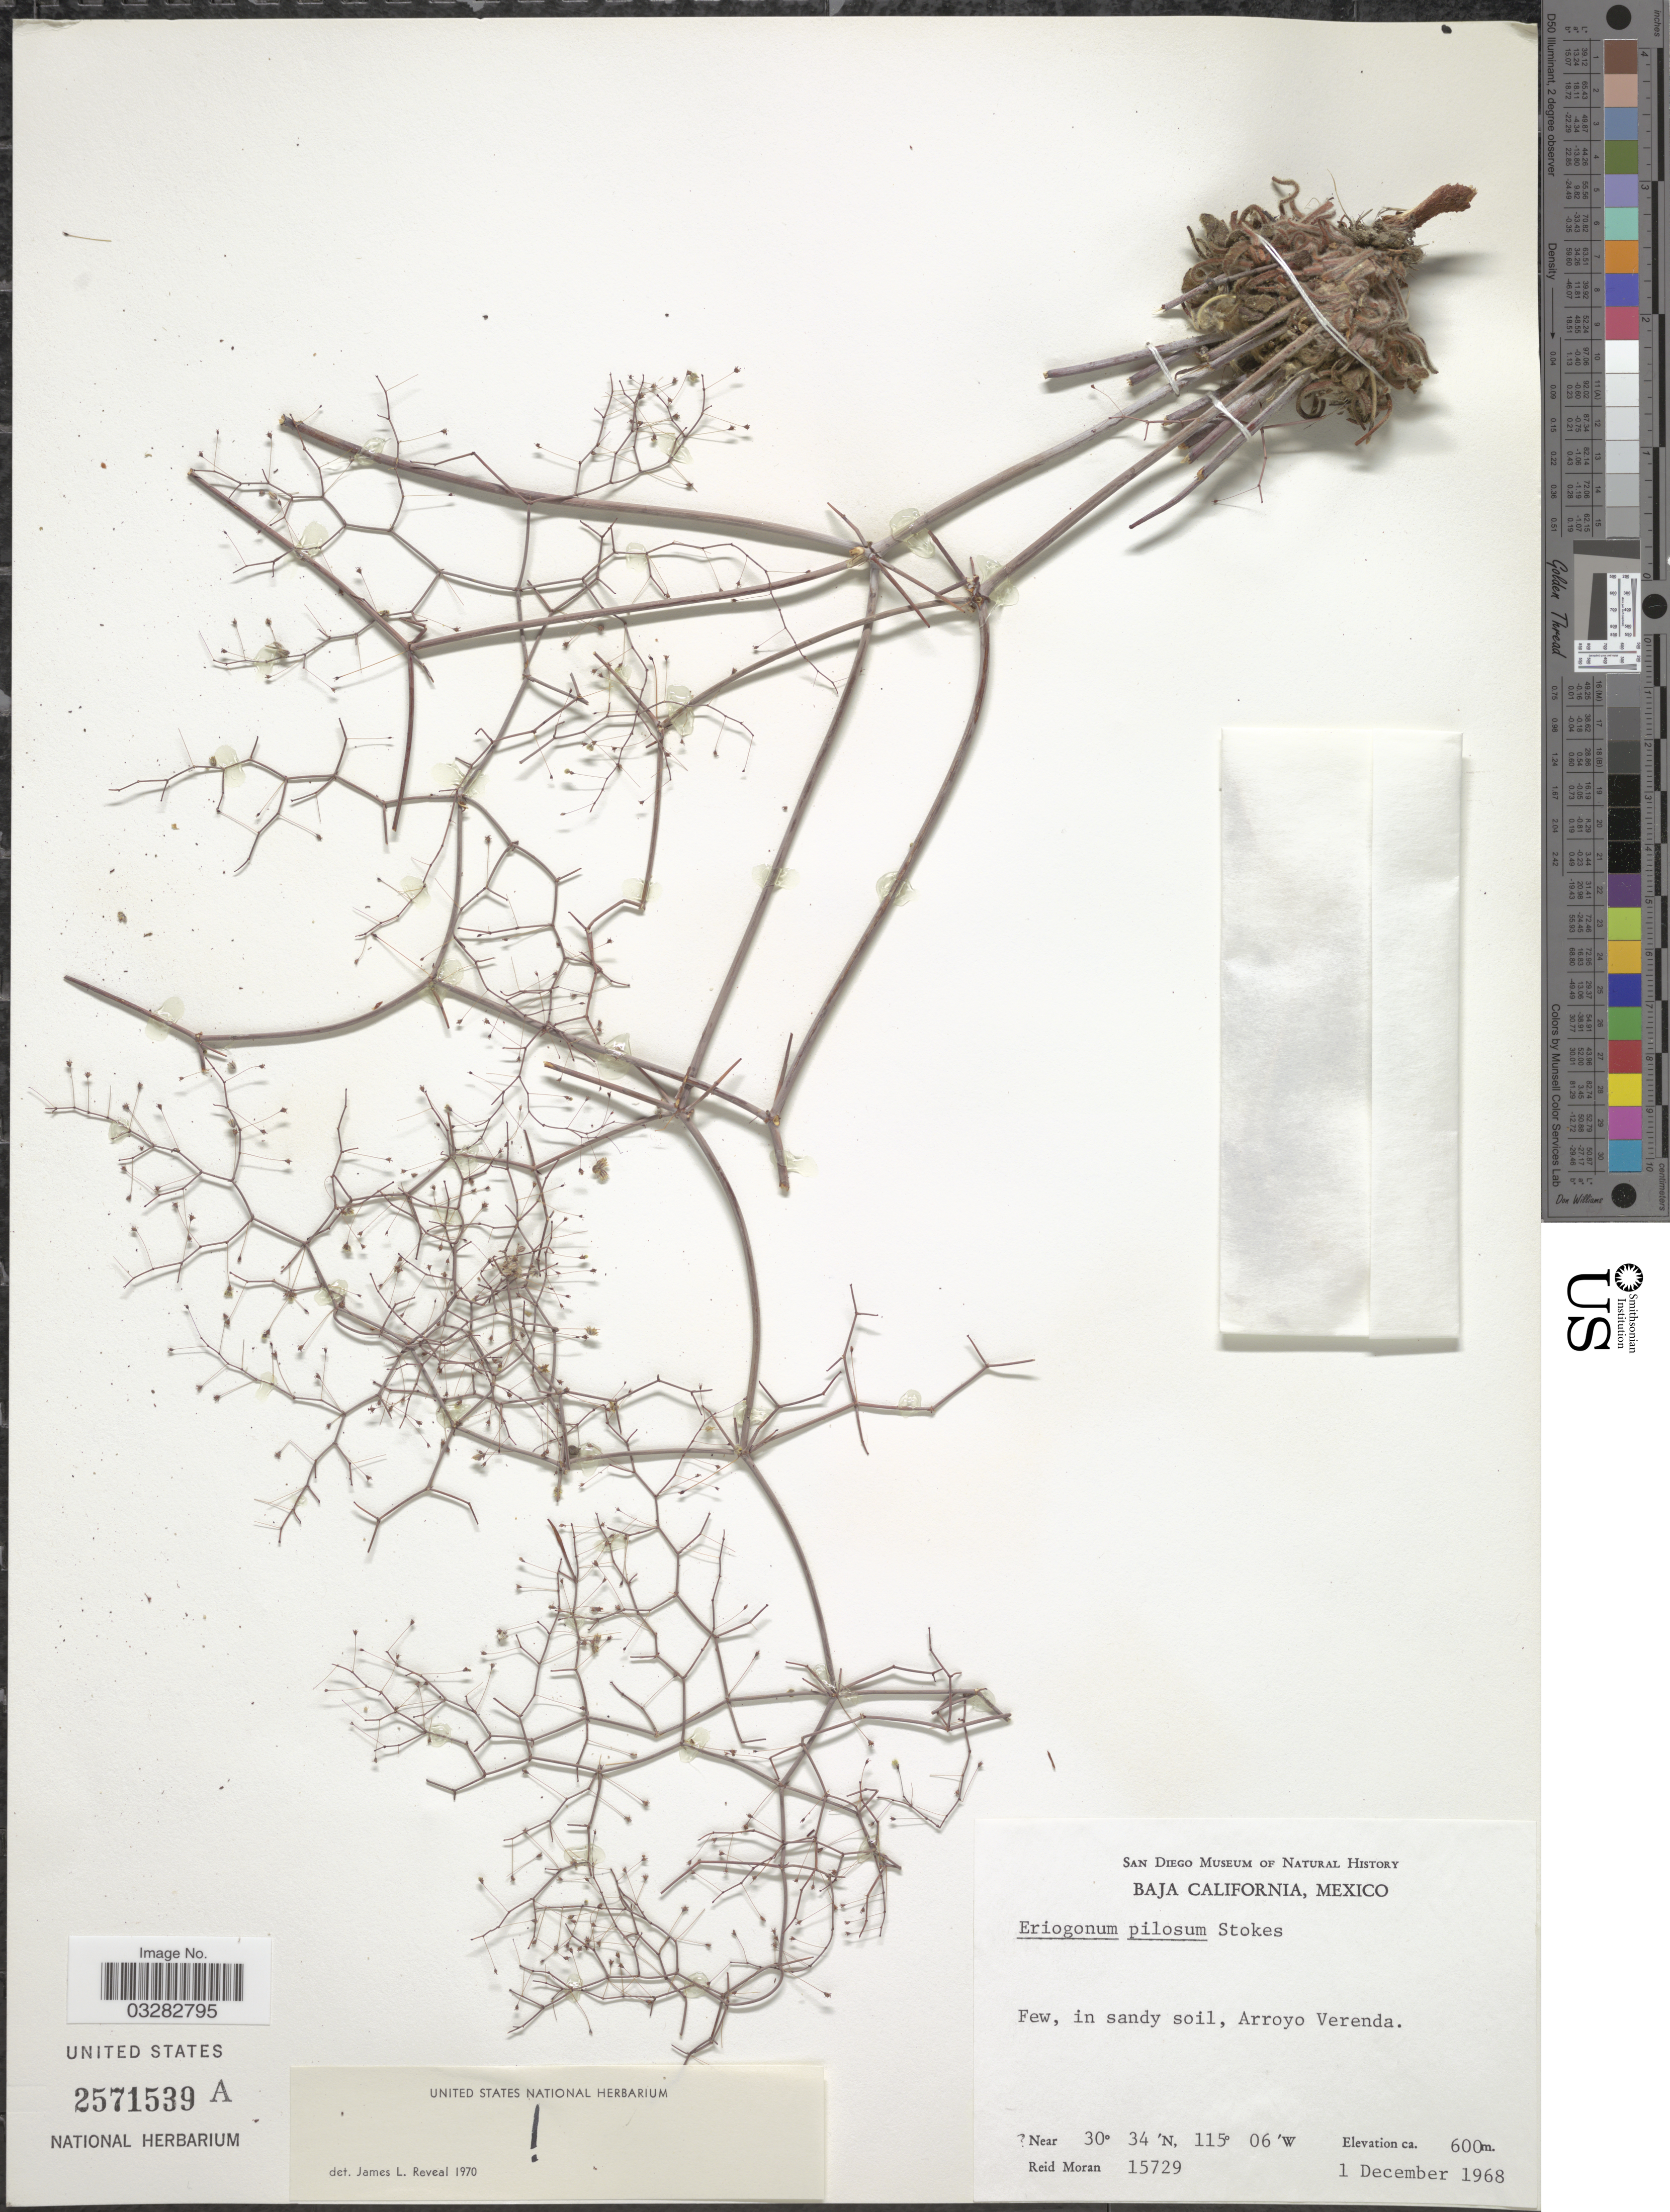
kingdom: Plantae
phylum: Tracheophyta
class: Magnoliopsida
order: Caryophyllales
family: Polygonaceae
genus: Eriogonum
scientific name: Eriogonum pilosum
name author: S. Stokes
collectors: R. V. Moran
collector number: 15729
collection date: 1968-12-01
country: Mexico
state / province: Baja California Norte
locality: Arroyo Verenda.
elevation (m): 600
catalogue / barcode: US 2571539A